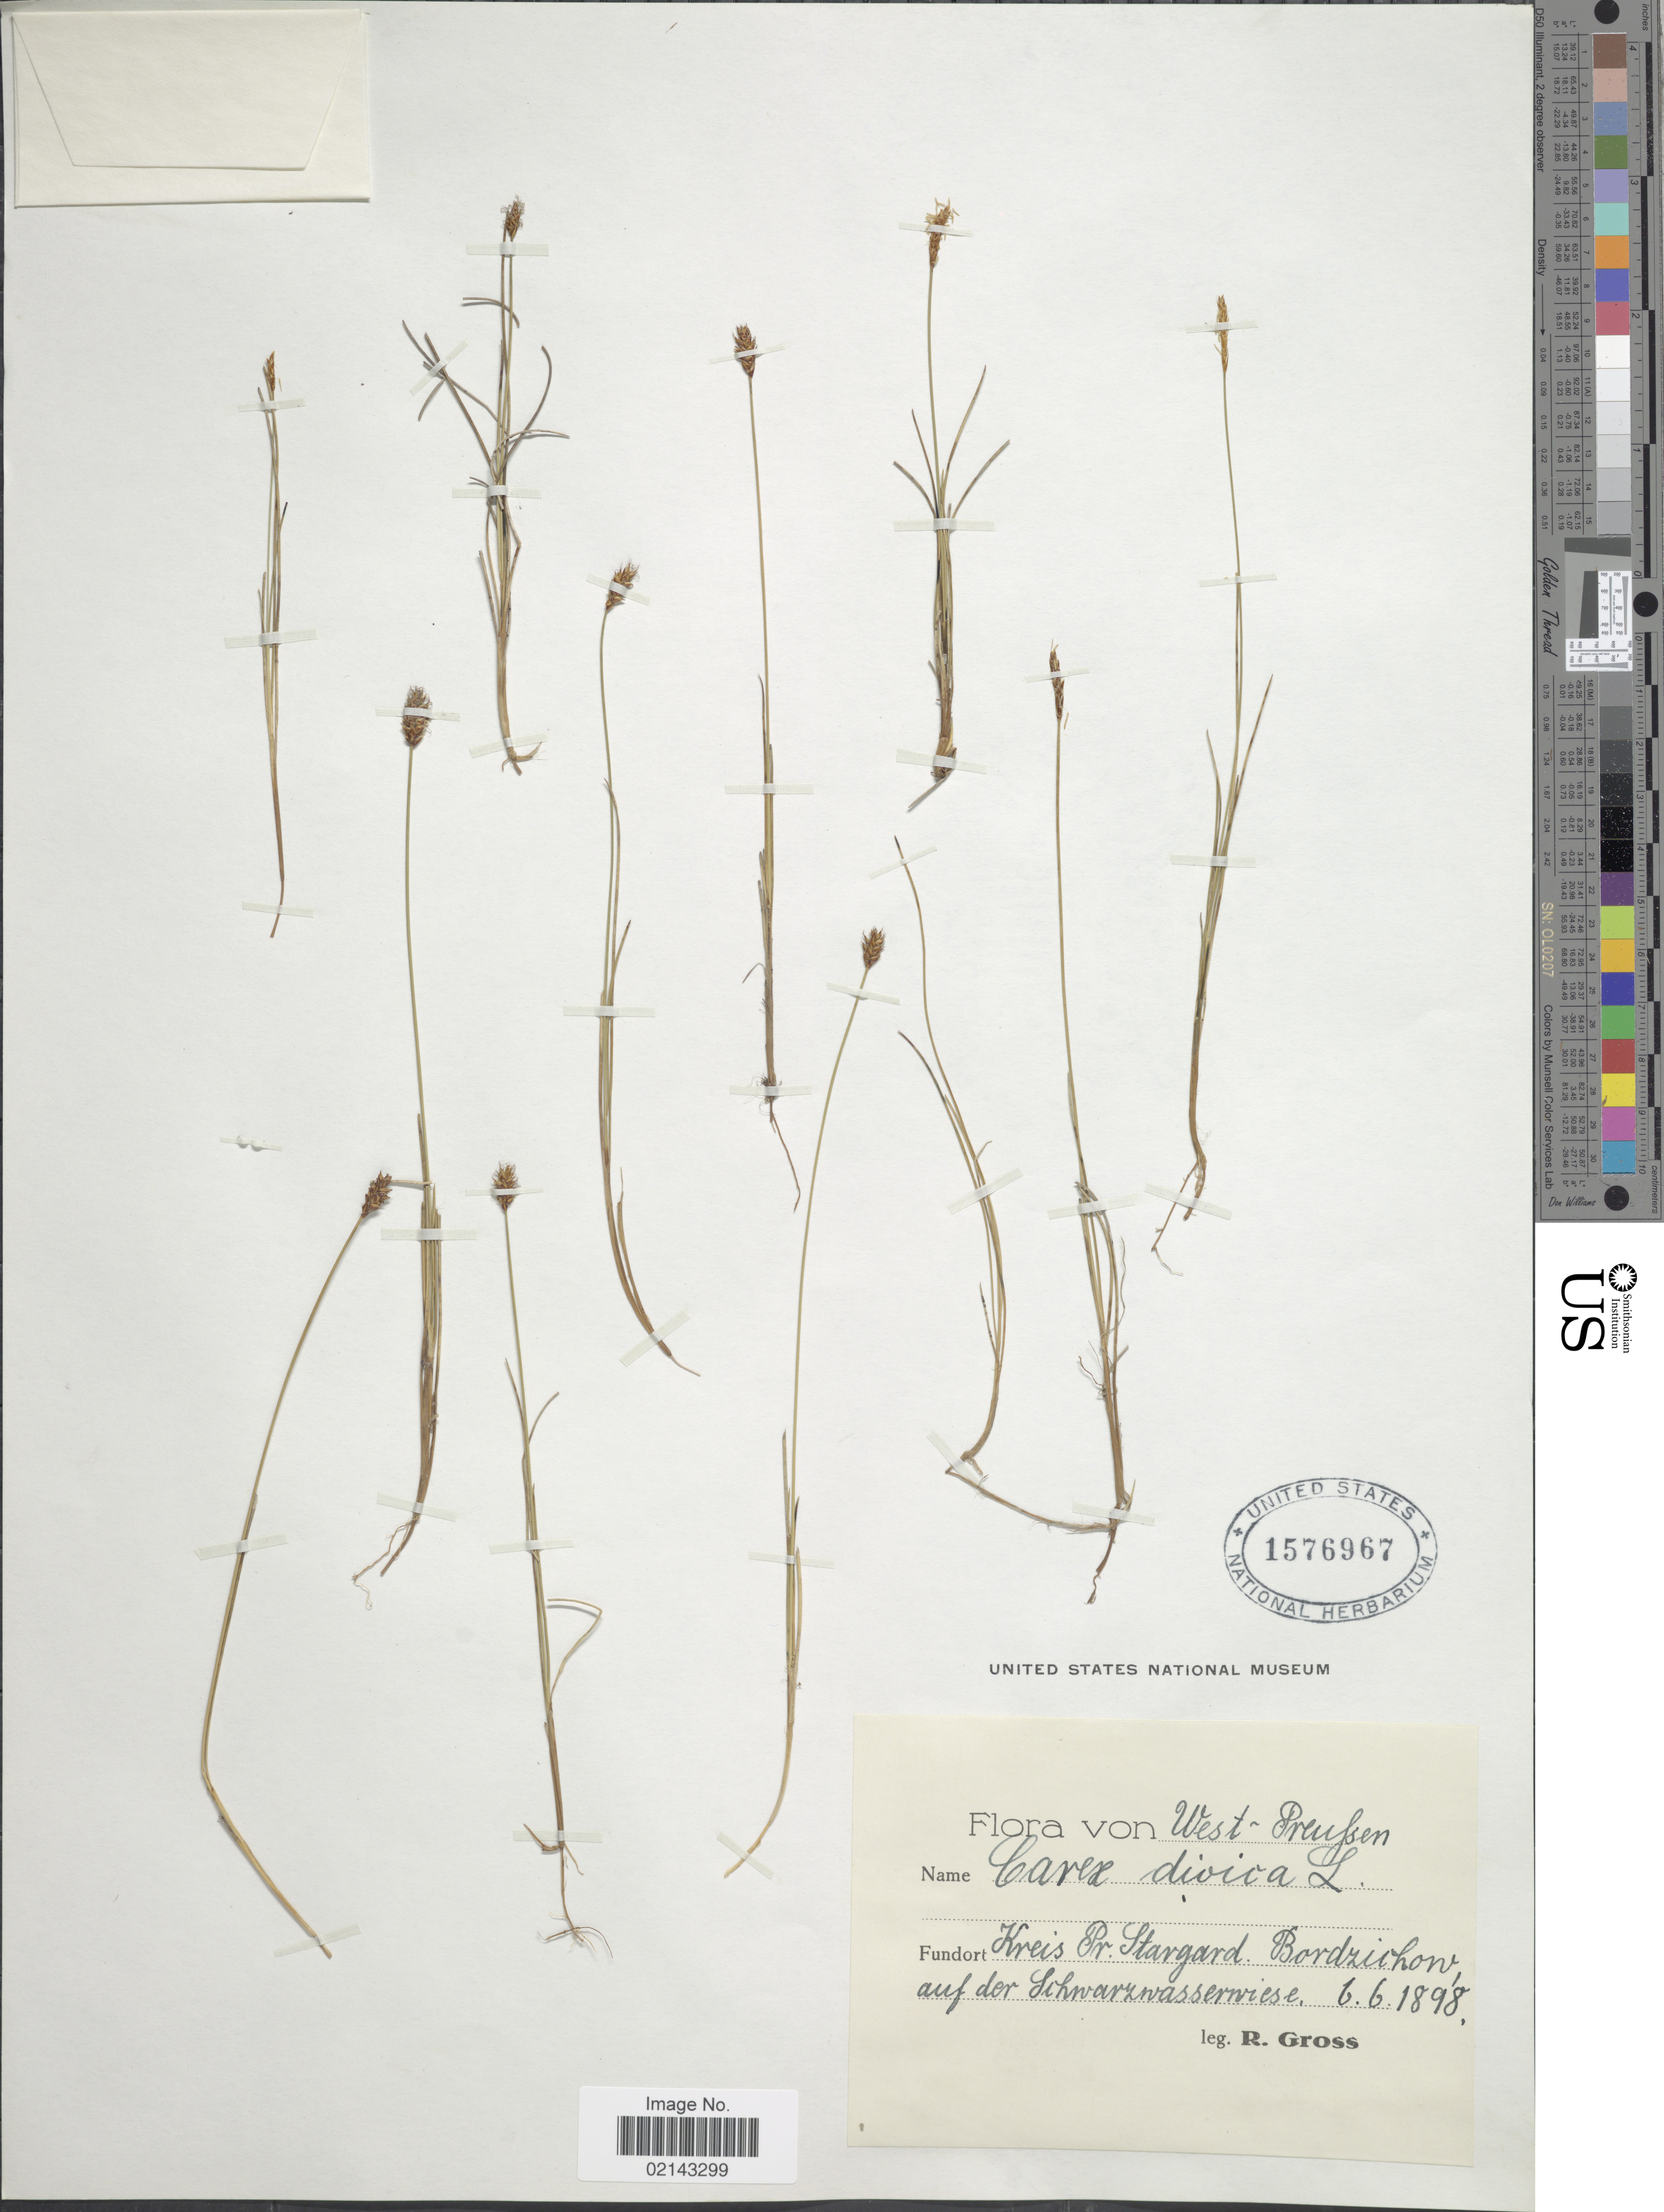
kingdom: Plantae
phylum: Tracheophyta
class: Liliopsida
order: Poales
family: Cyperaceae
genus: Carex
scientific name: Carex dioica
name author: L.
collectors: R. Gross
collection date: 1898-06-06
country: Poland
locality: West-Preussen, Kreis Pr. Stargard. Bordzuhow auf der Schwarzwasserwiese [interpreted]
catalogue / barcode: US 1576967